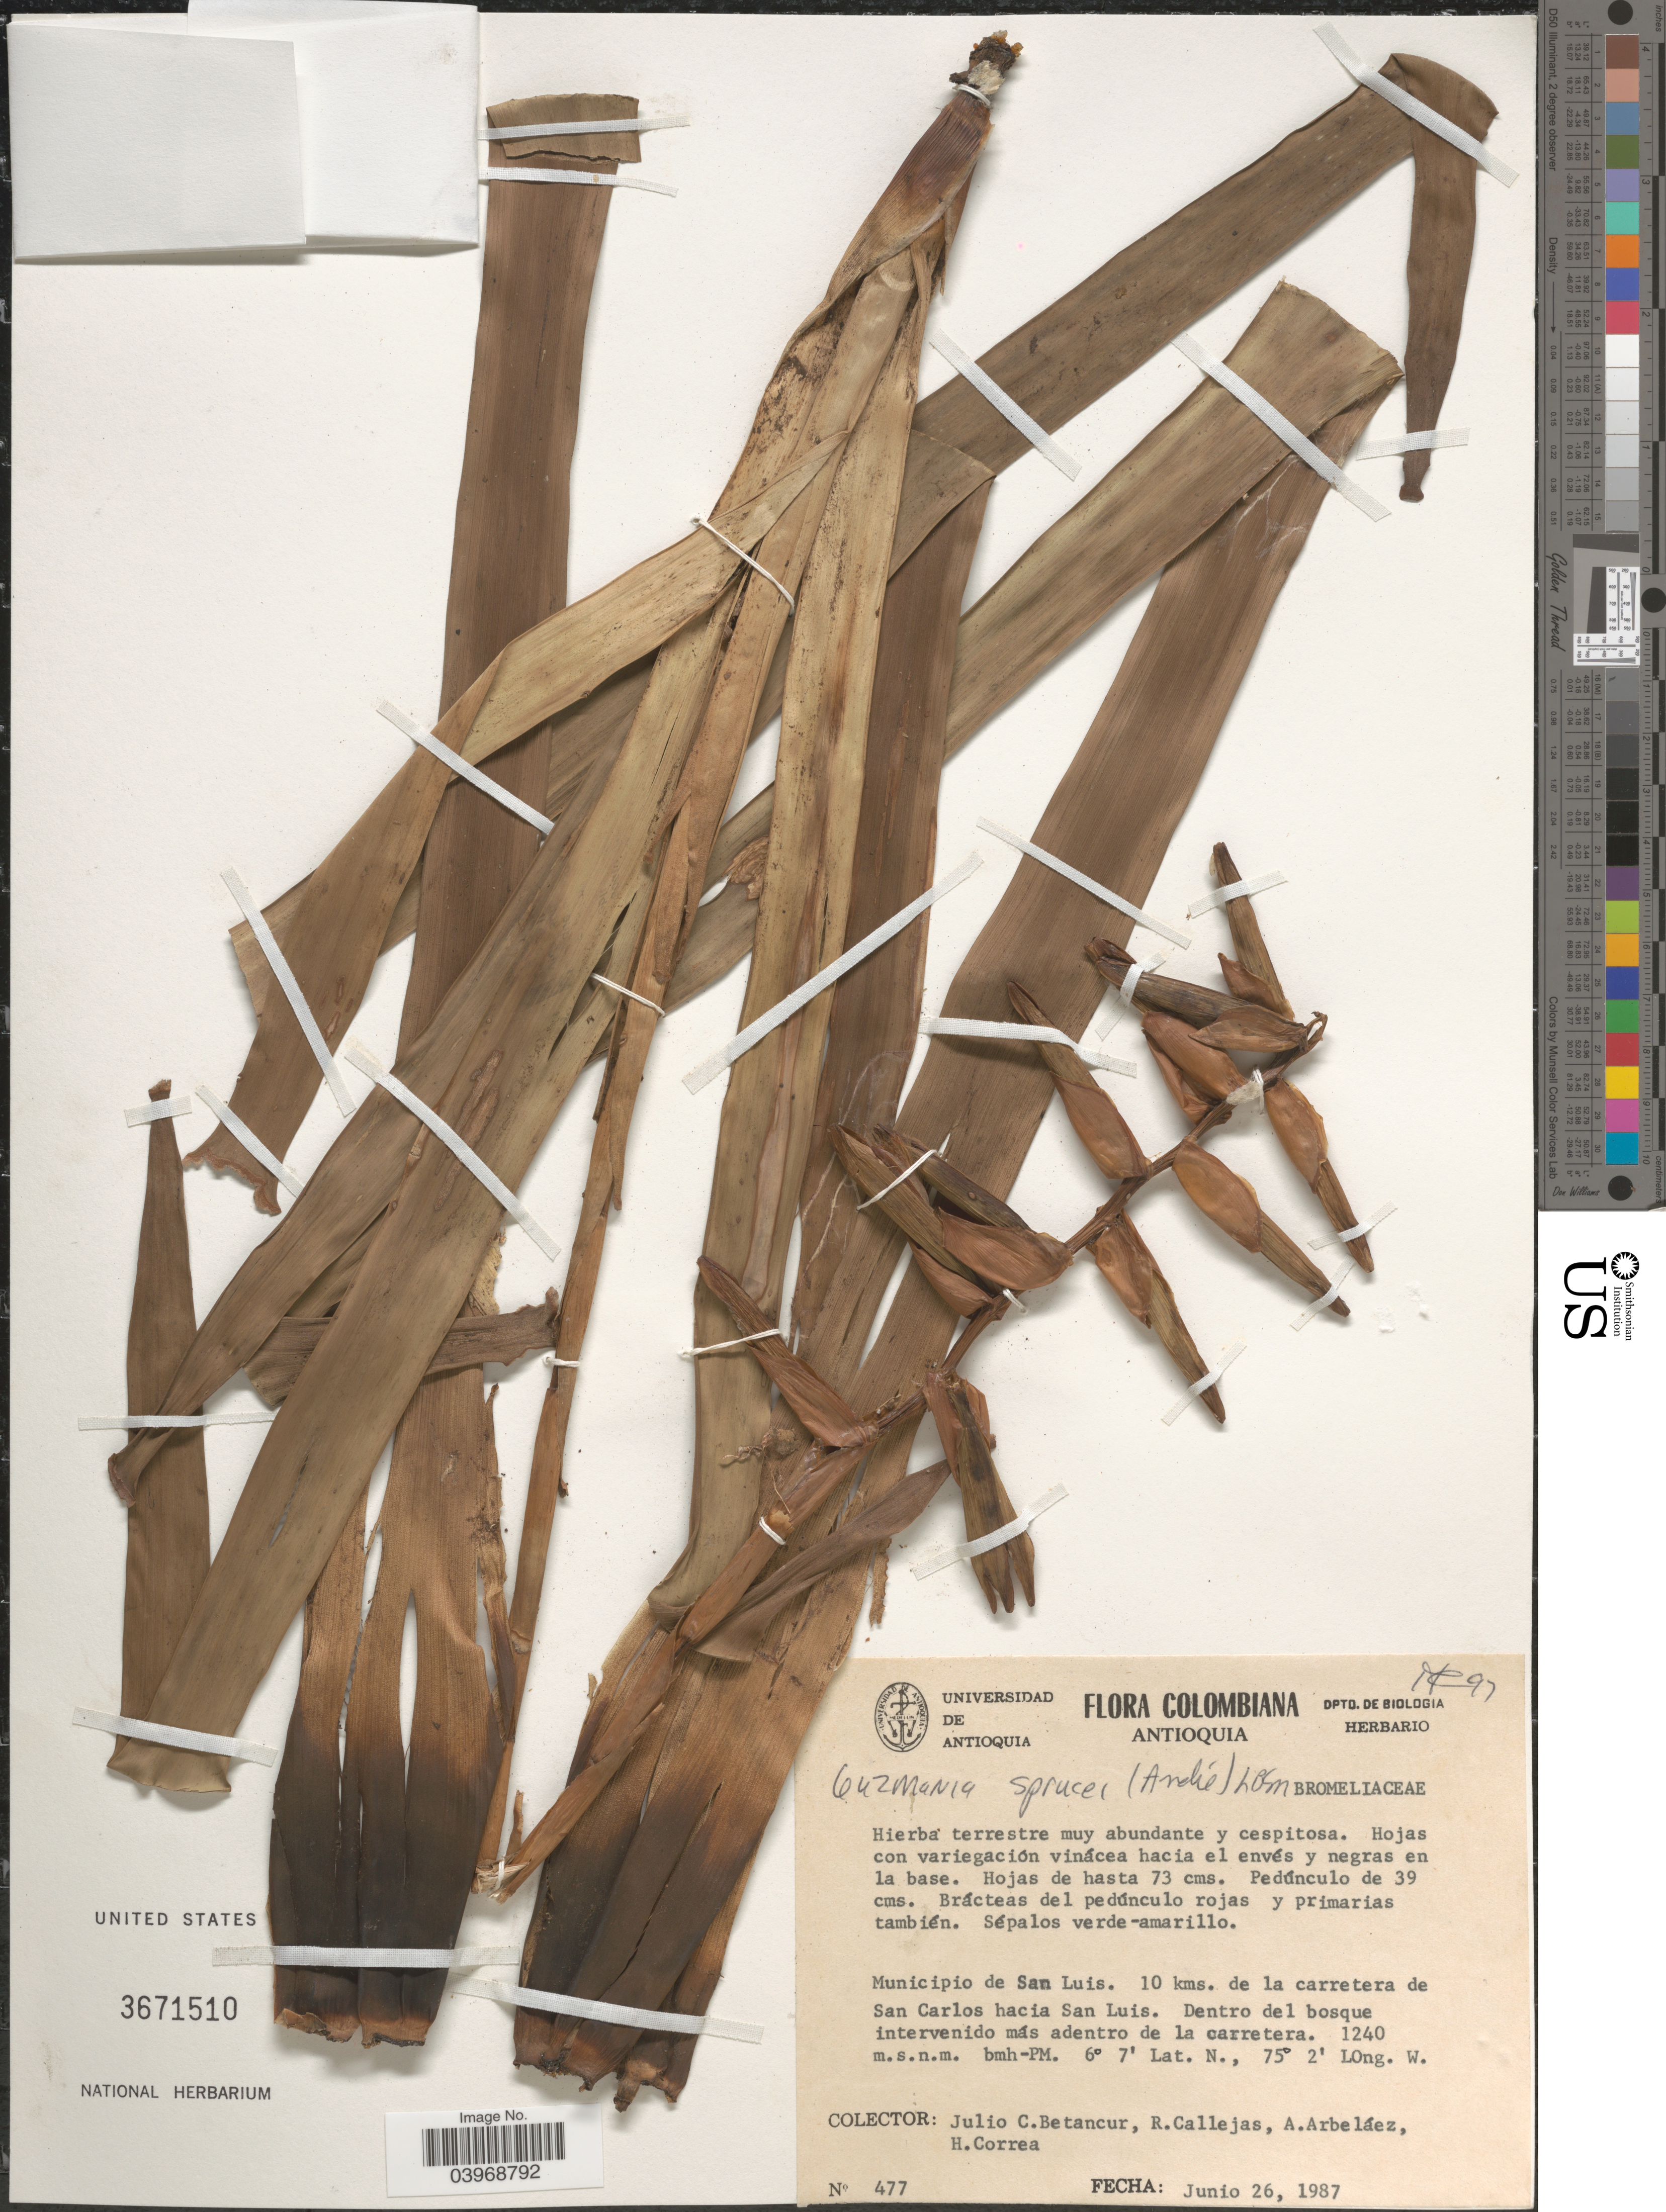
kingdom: Plantae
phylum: Tracheophyta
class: Liliopsida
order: Poales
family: Bromeliaceae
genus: Guzmania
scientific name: Guzmania sprucei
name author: (André) L.B. Sm.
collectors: J. C. Betancur, R. Callejas, A. Arbelaez & H. Correa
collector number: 477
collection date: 1987-06-26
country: Colombia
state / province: Antioquia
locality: Municipio de San Luis. 10 kms. de la carretera de San Carlos hacia San Luis. Dentro del bosque intervenido más adentro de La carretera.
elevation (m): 1240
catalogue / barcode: US 3671510